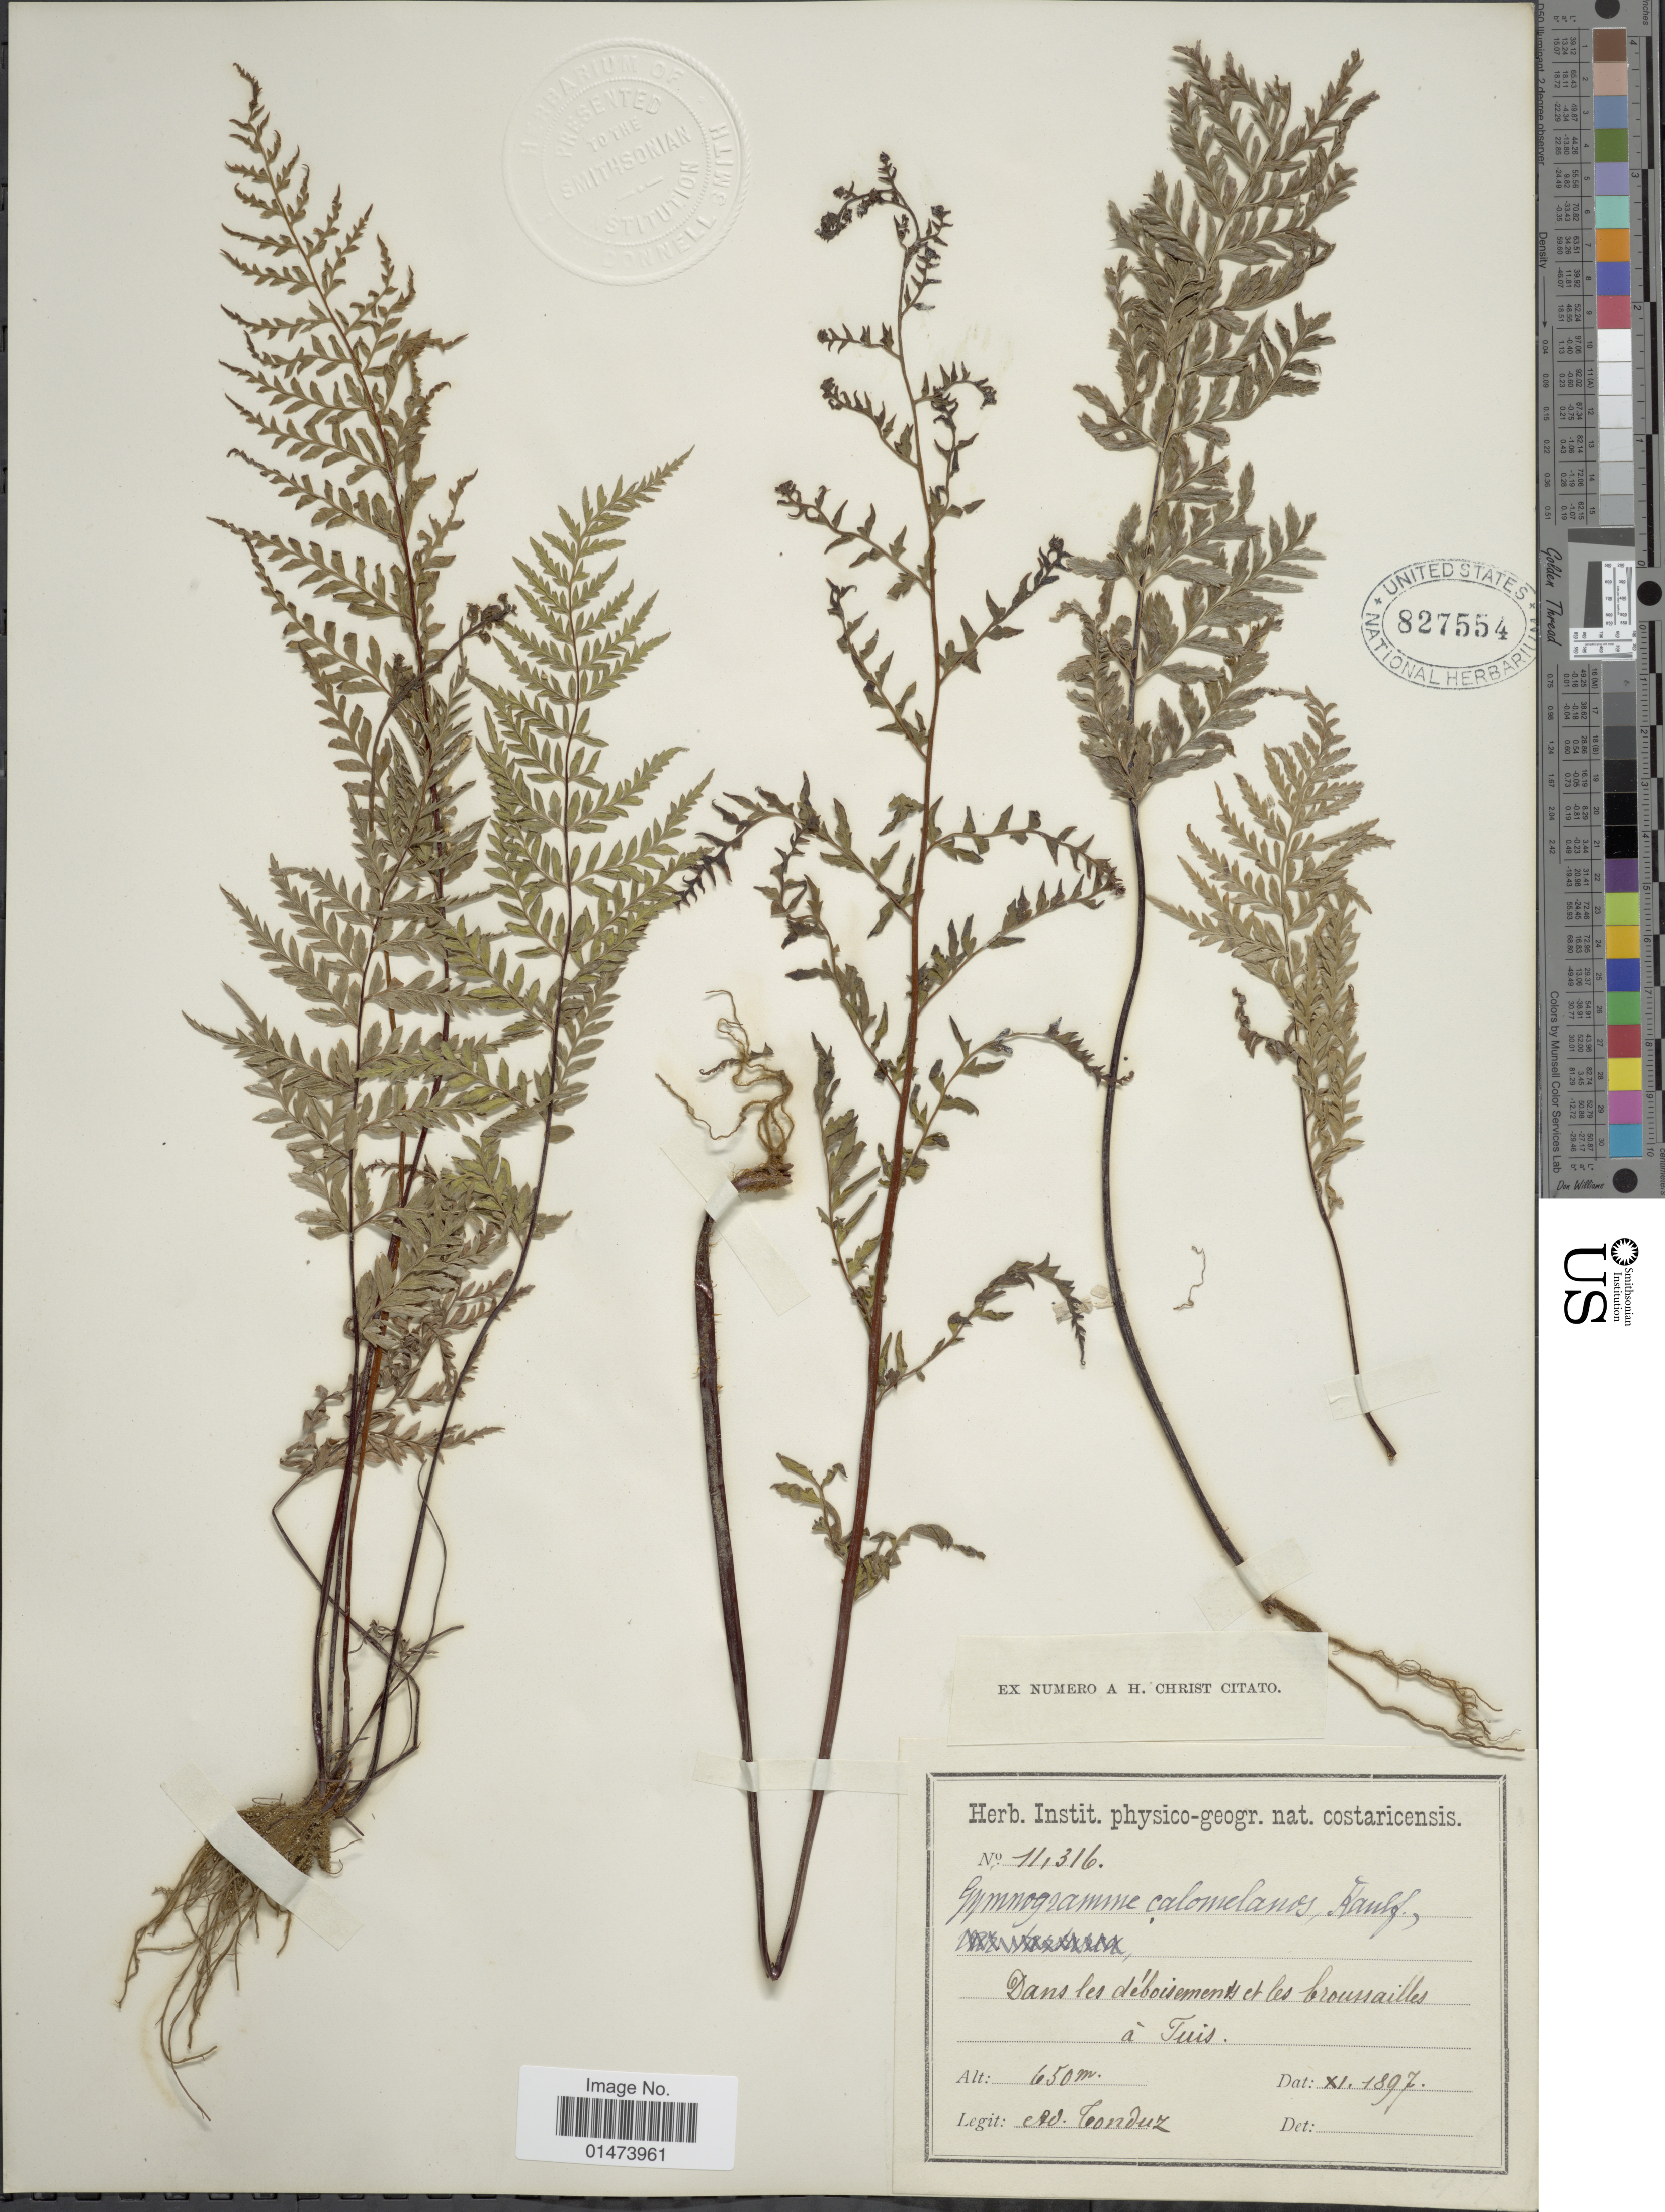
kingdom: Plantae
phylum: Tracheophyta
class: Polypodiopsida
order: Polypodiales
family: Pteridaceae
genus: Pityrogramma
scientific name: Pityrogramma calomelanos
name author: (L.) Link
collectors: A. Fonduz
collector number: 11,316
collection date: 1897-11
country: Costa Rica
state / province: Cartago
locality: Dans les déboisements et les broussailes àTuis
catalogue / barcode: US 827554